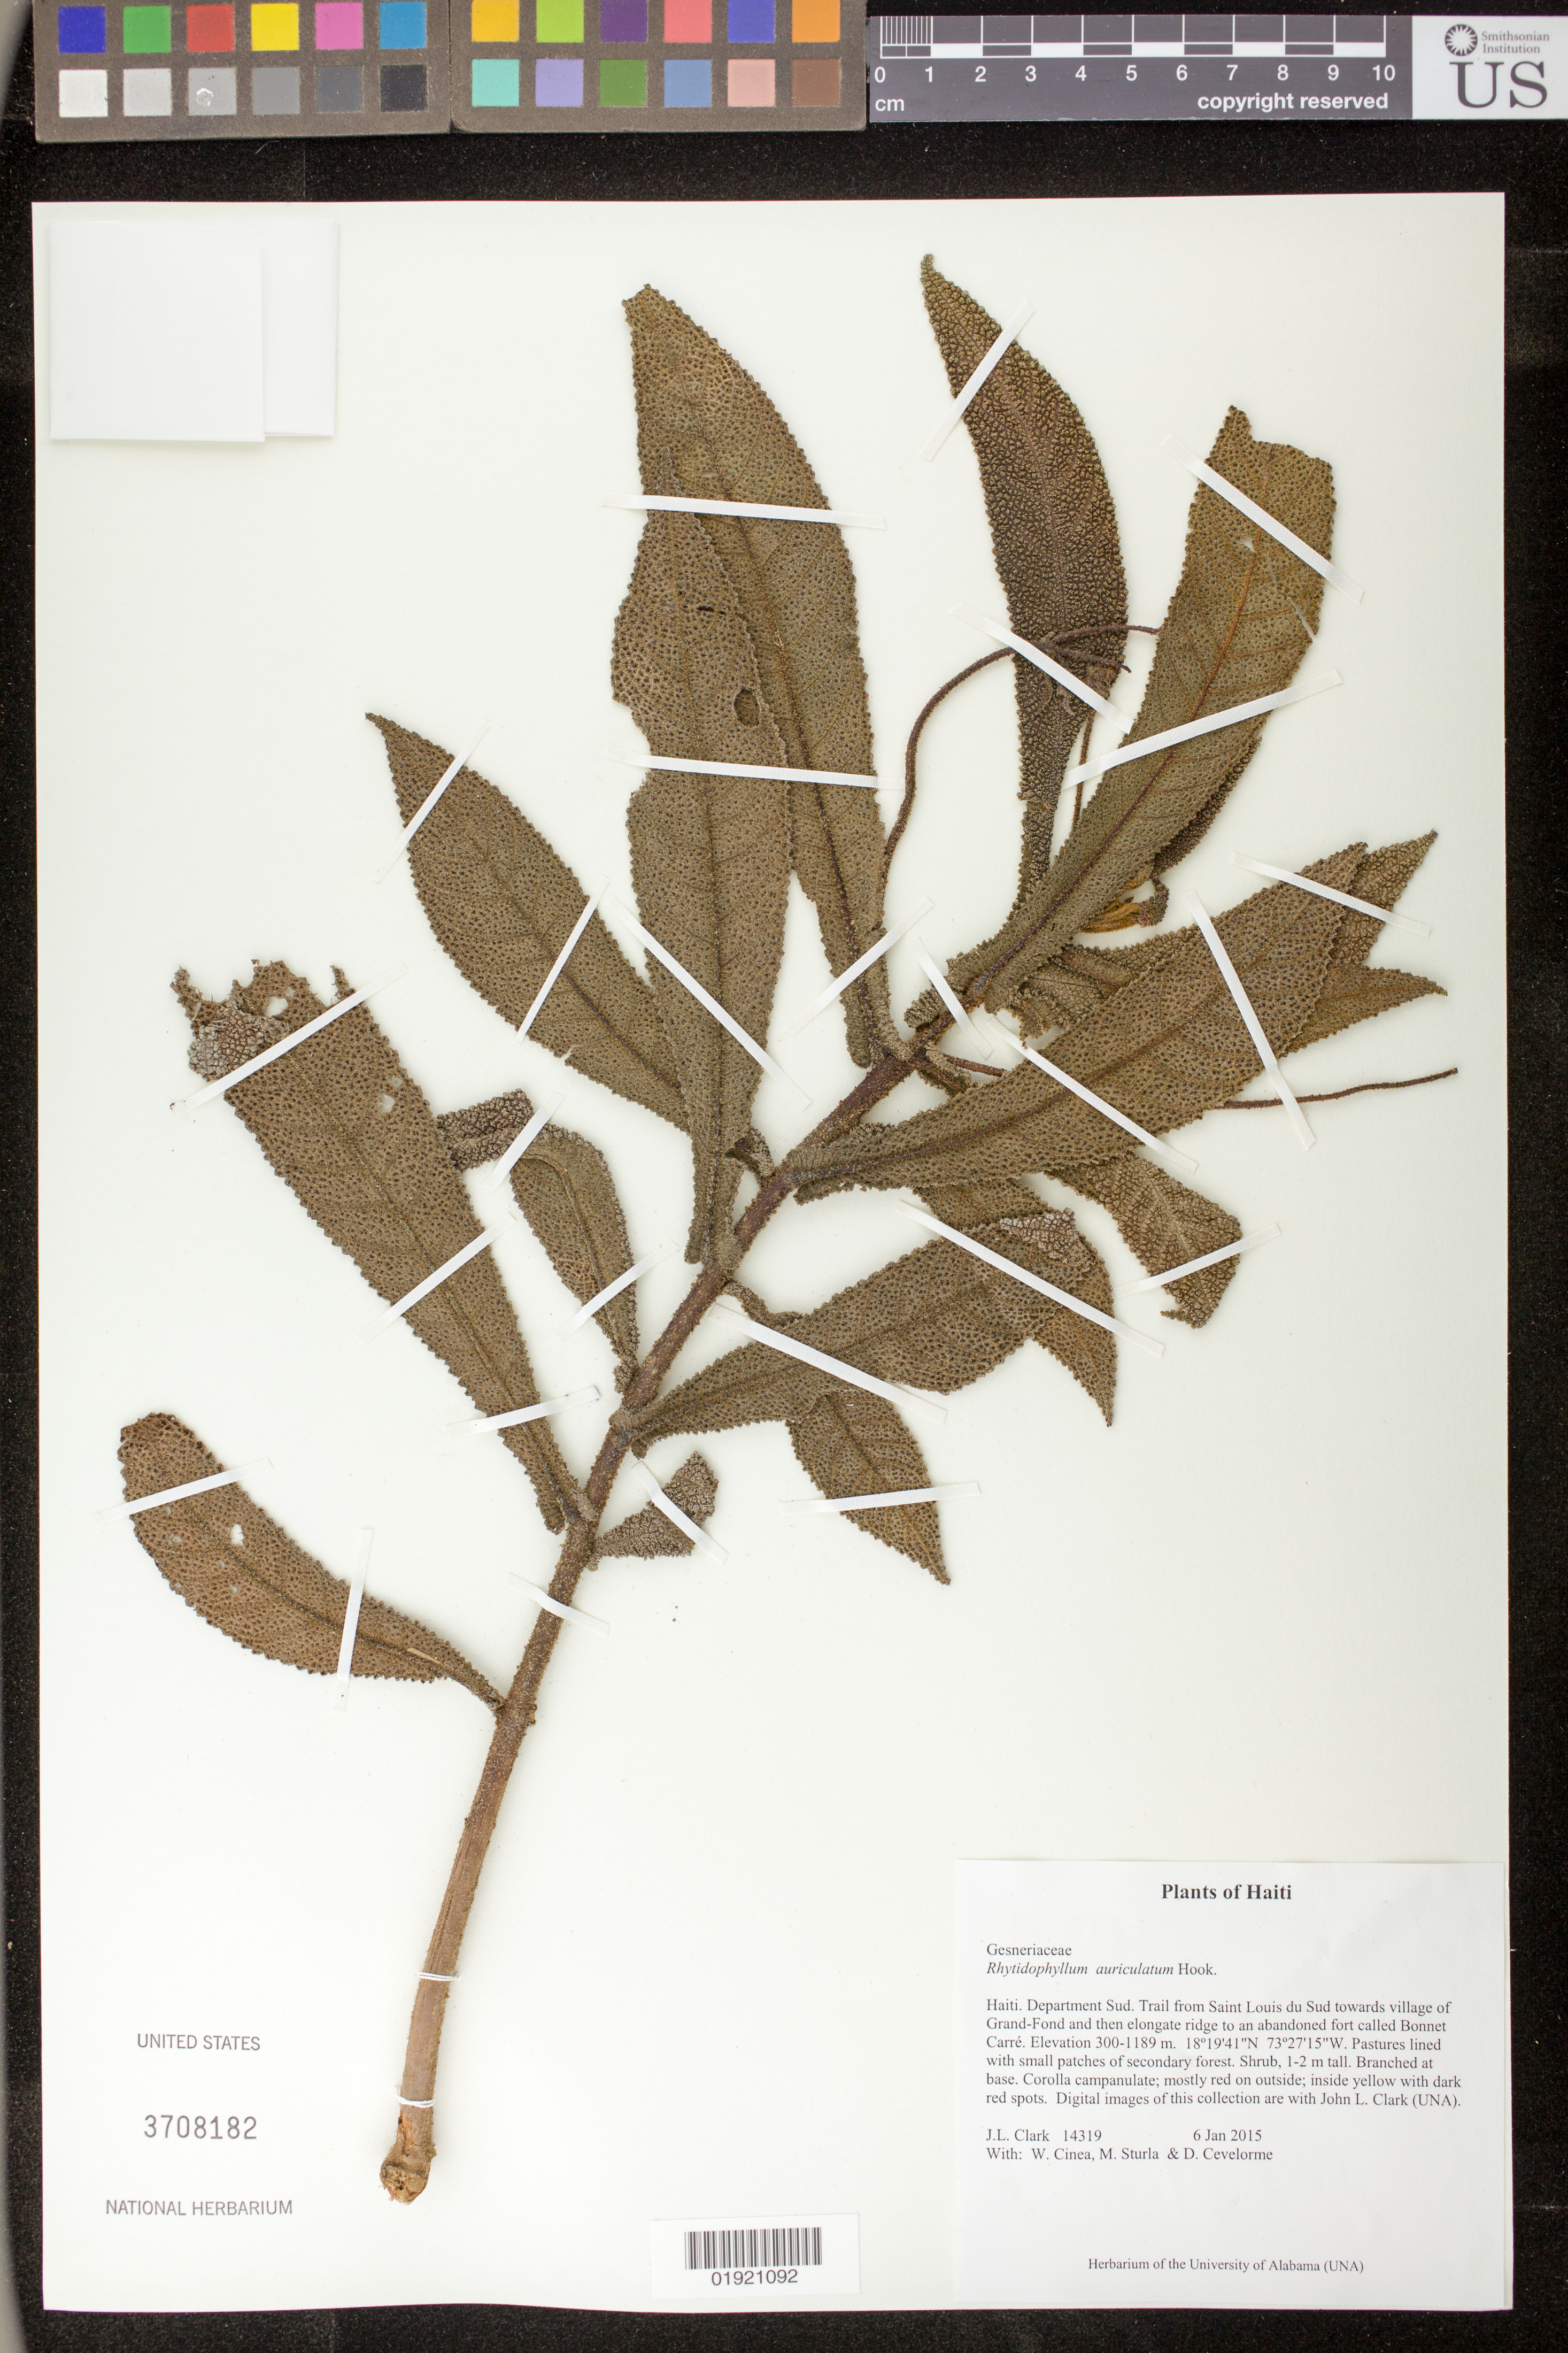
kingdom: Plantae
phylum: Tracheophyta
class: Magnoliopsida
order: Lamiales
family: Gesneriaceae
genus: Rhytidophyllum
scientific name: Rhytidophyllum auriculatum var. auriculatum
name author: (Hook.) Hook.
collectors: J. L. Clark, W. Cinea, M. Sturla & D. Cevelorme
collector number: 14319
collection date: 2015-01-06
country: Haiti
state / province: Sud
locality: Trail from Saint Louis du Sud towards village of Grand-Fond and then elongate ridge to an abandoned fort called Bonnet Carre.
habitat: Pastures lined with small patches of secondary forest.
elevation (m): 300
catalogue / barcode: US 3708182